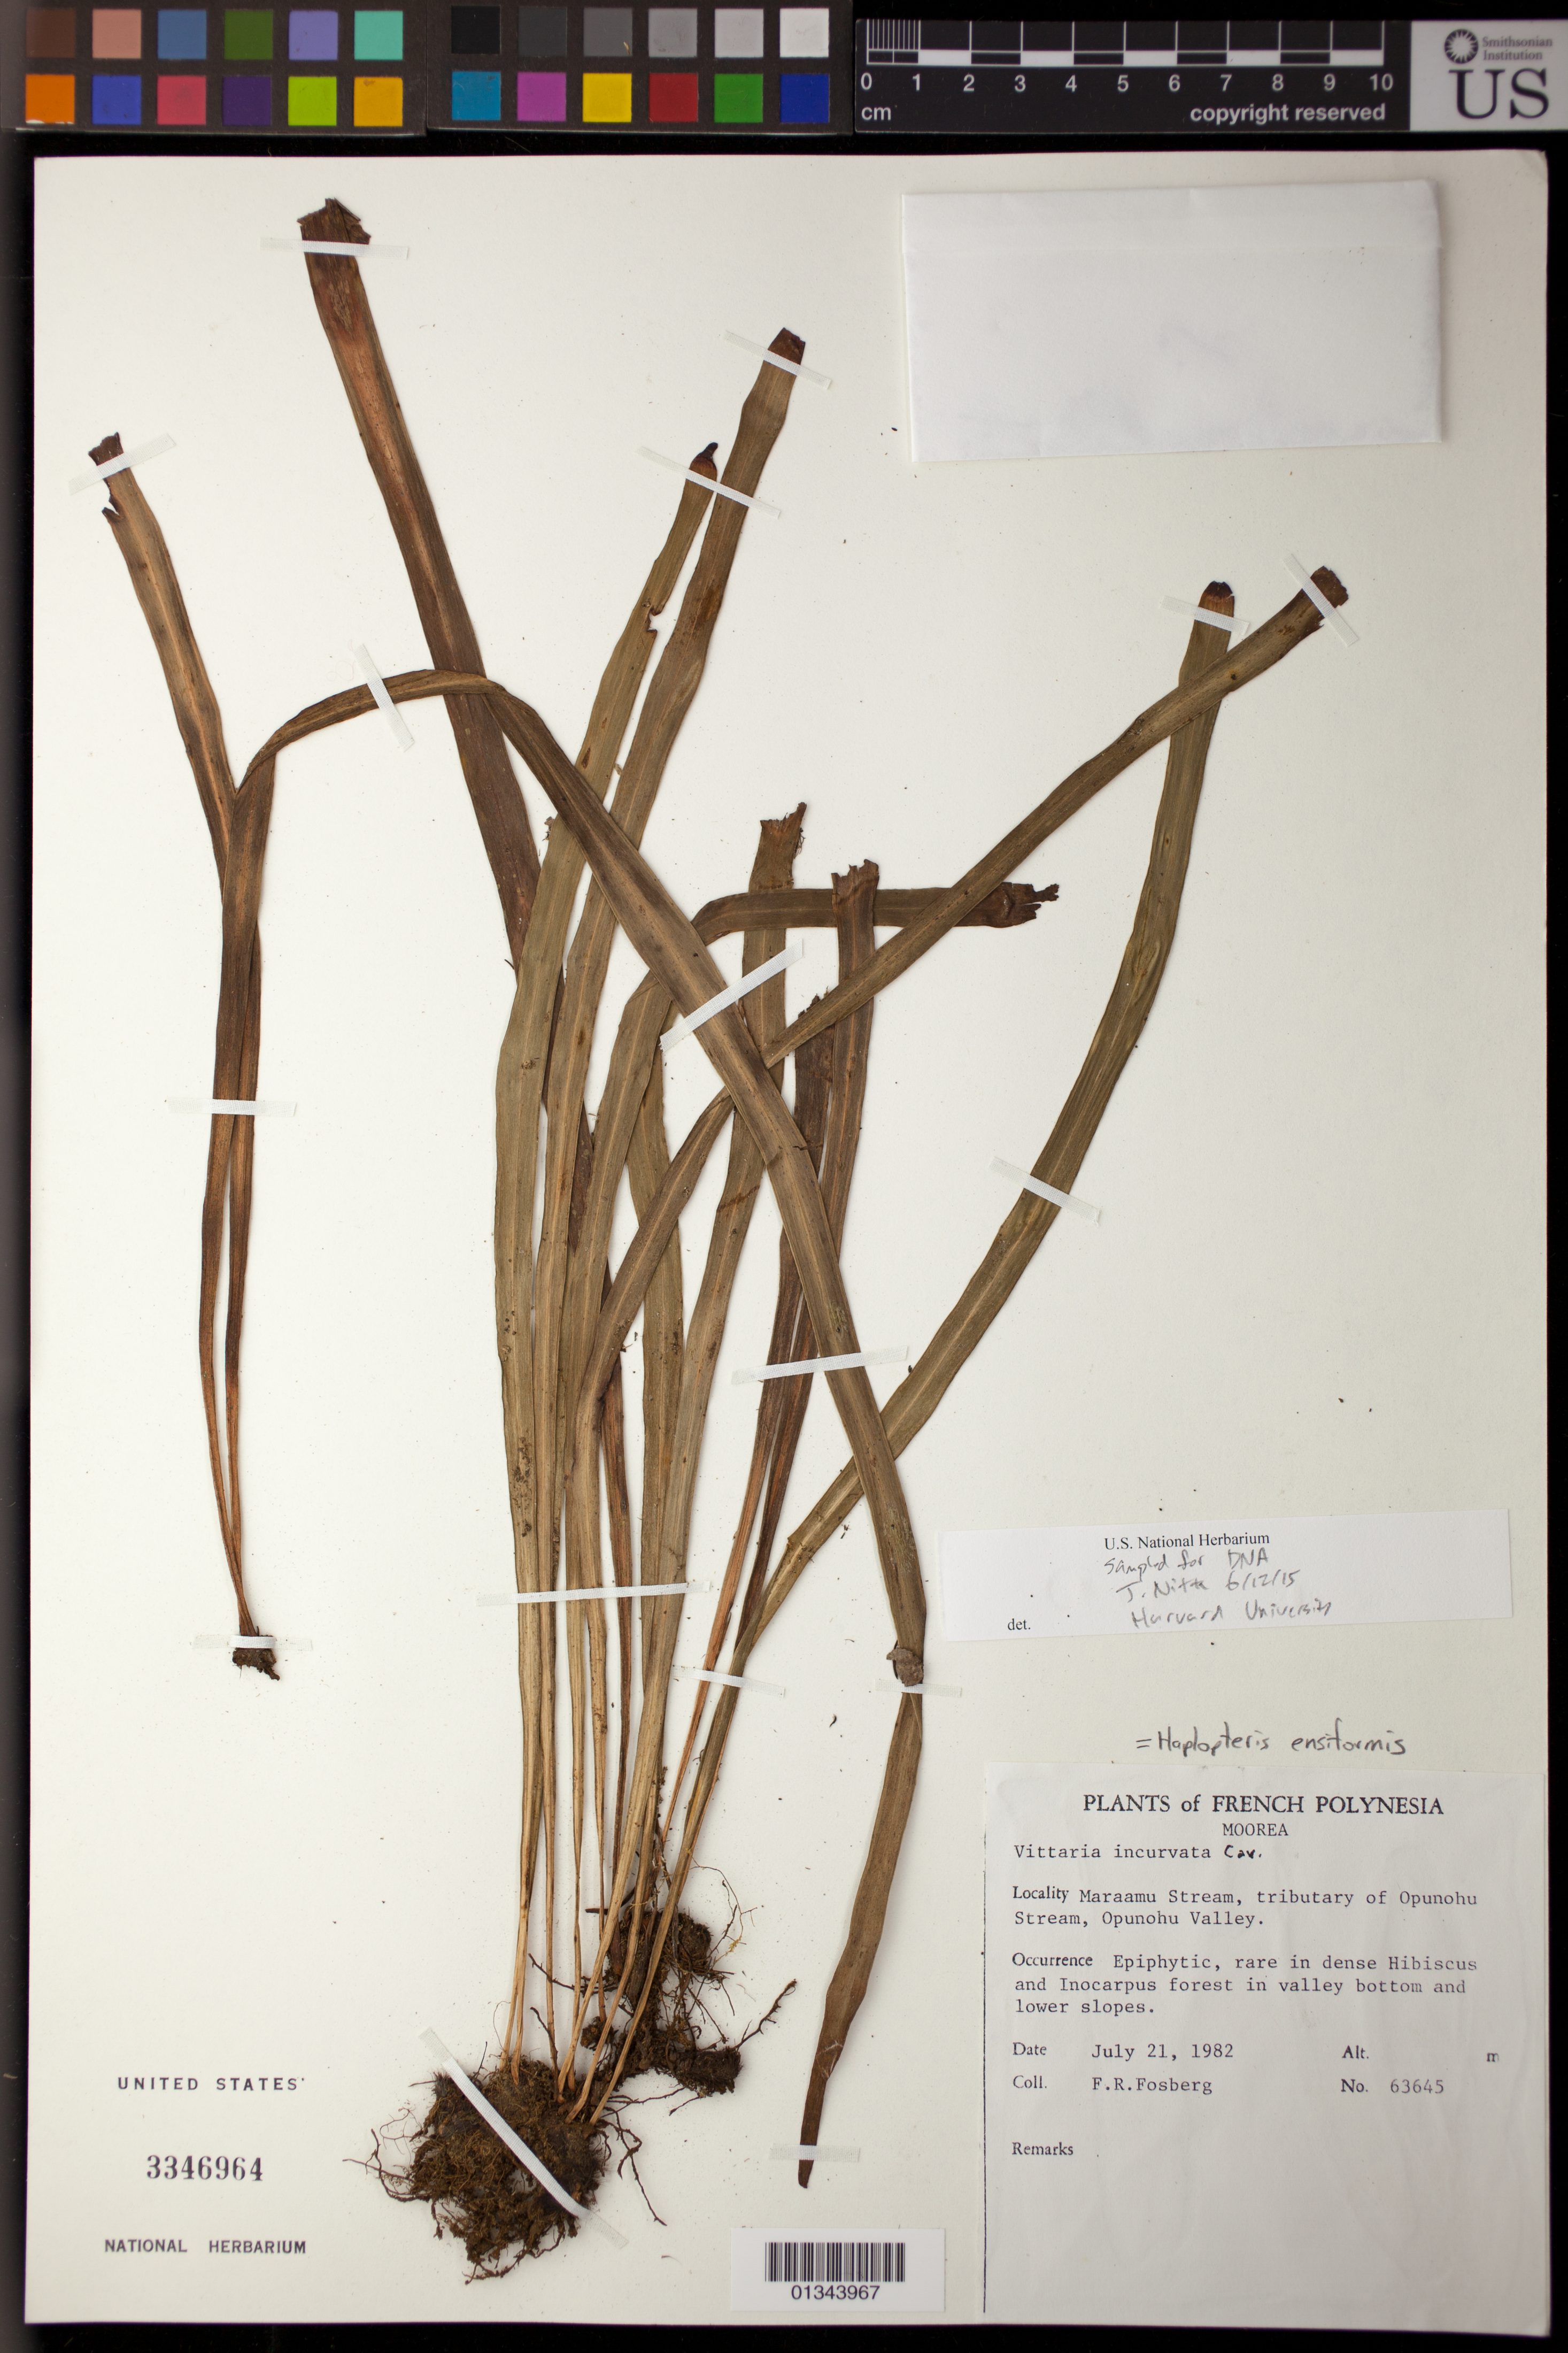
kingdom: Plantae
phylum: Tracheophyta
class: Polypodiopsida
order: Polypodiales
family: Pteridaceae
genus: Haplopteris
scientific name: Haplopteris elongata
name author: (Sw.) Crane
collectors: F. R. Fosberg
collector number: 63645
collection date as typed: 21 Jul 1982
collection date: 1982-07-21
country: French Polynesia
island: Moorea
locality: Maraamu stream, tributary of Opunohu Stream, Opunohu Valley [Society Is.]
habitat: Rare in dense Hibiscus and Inocarpus forest in valley bottom and lower slopes.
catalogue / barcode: US 3346964